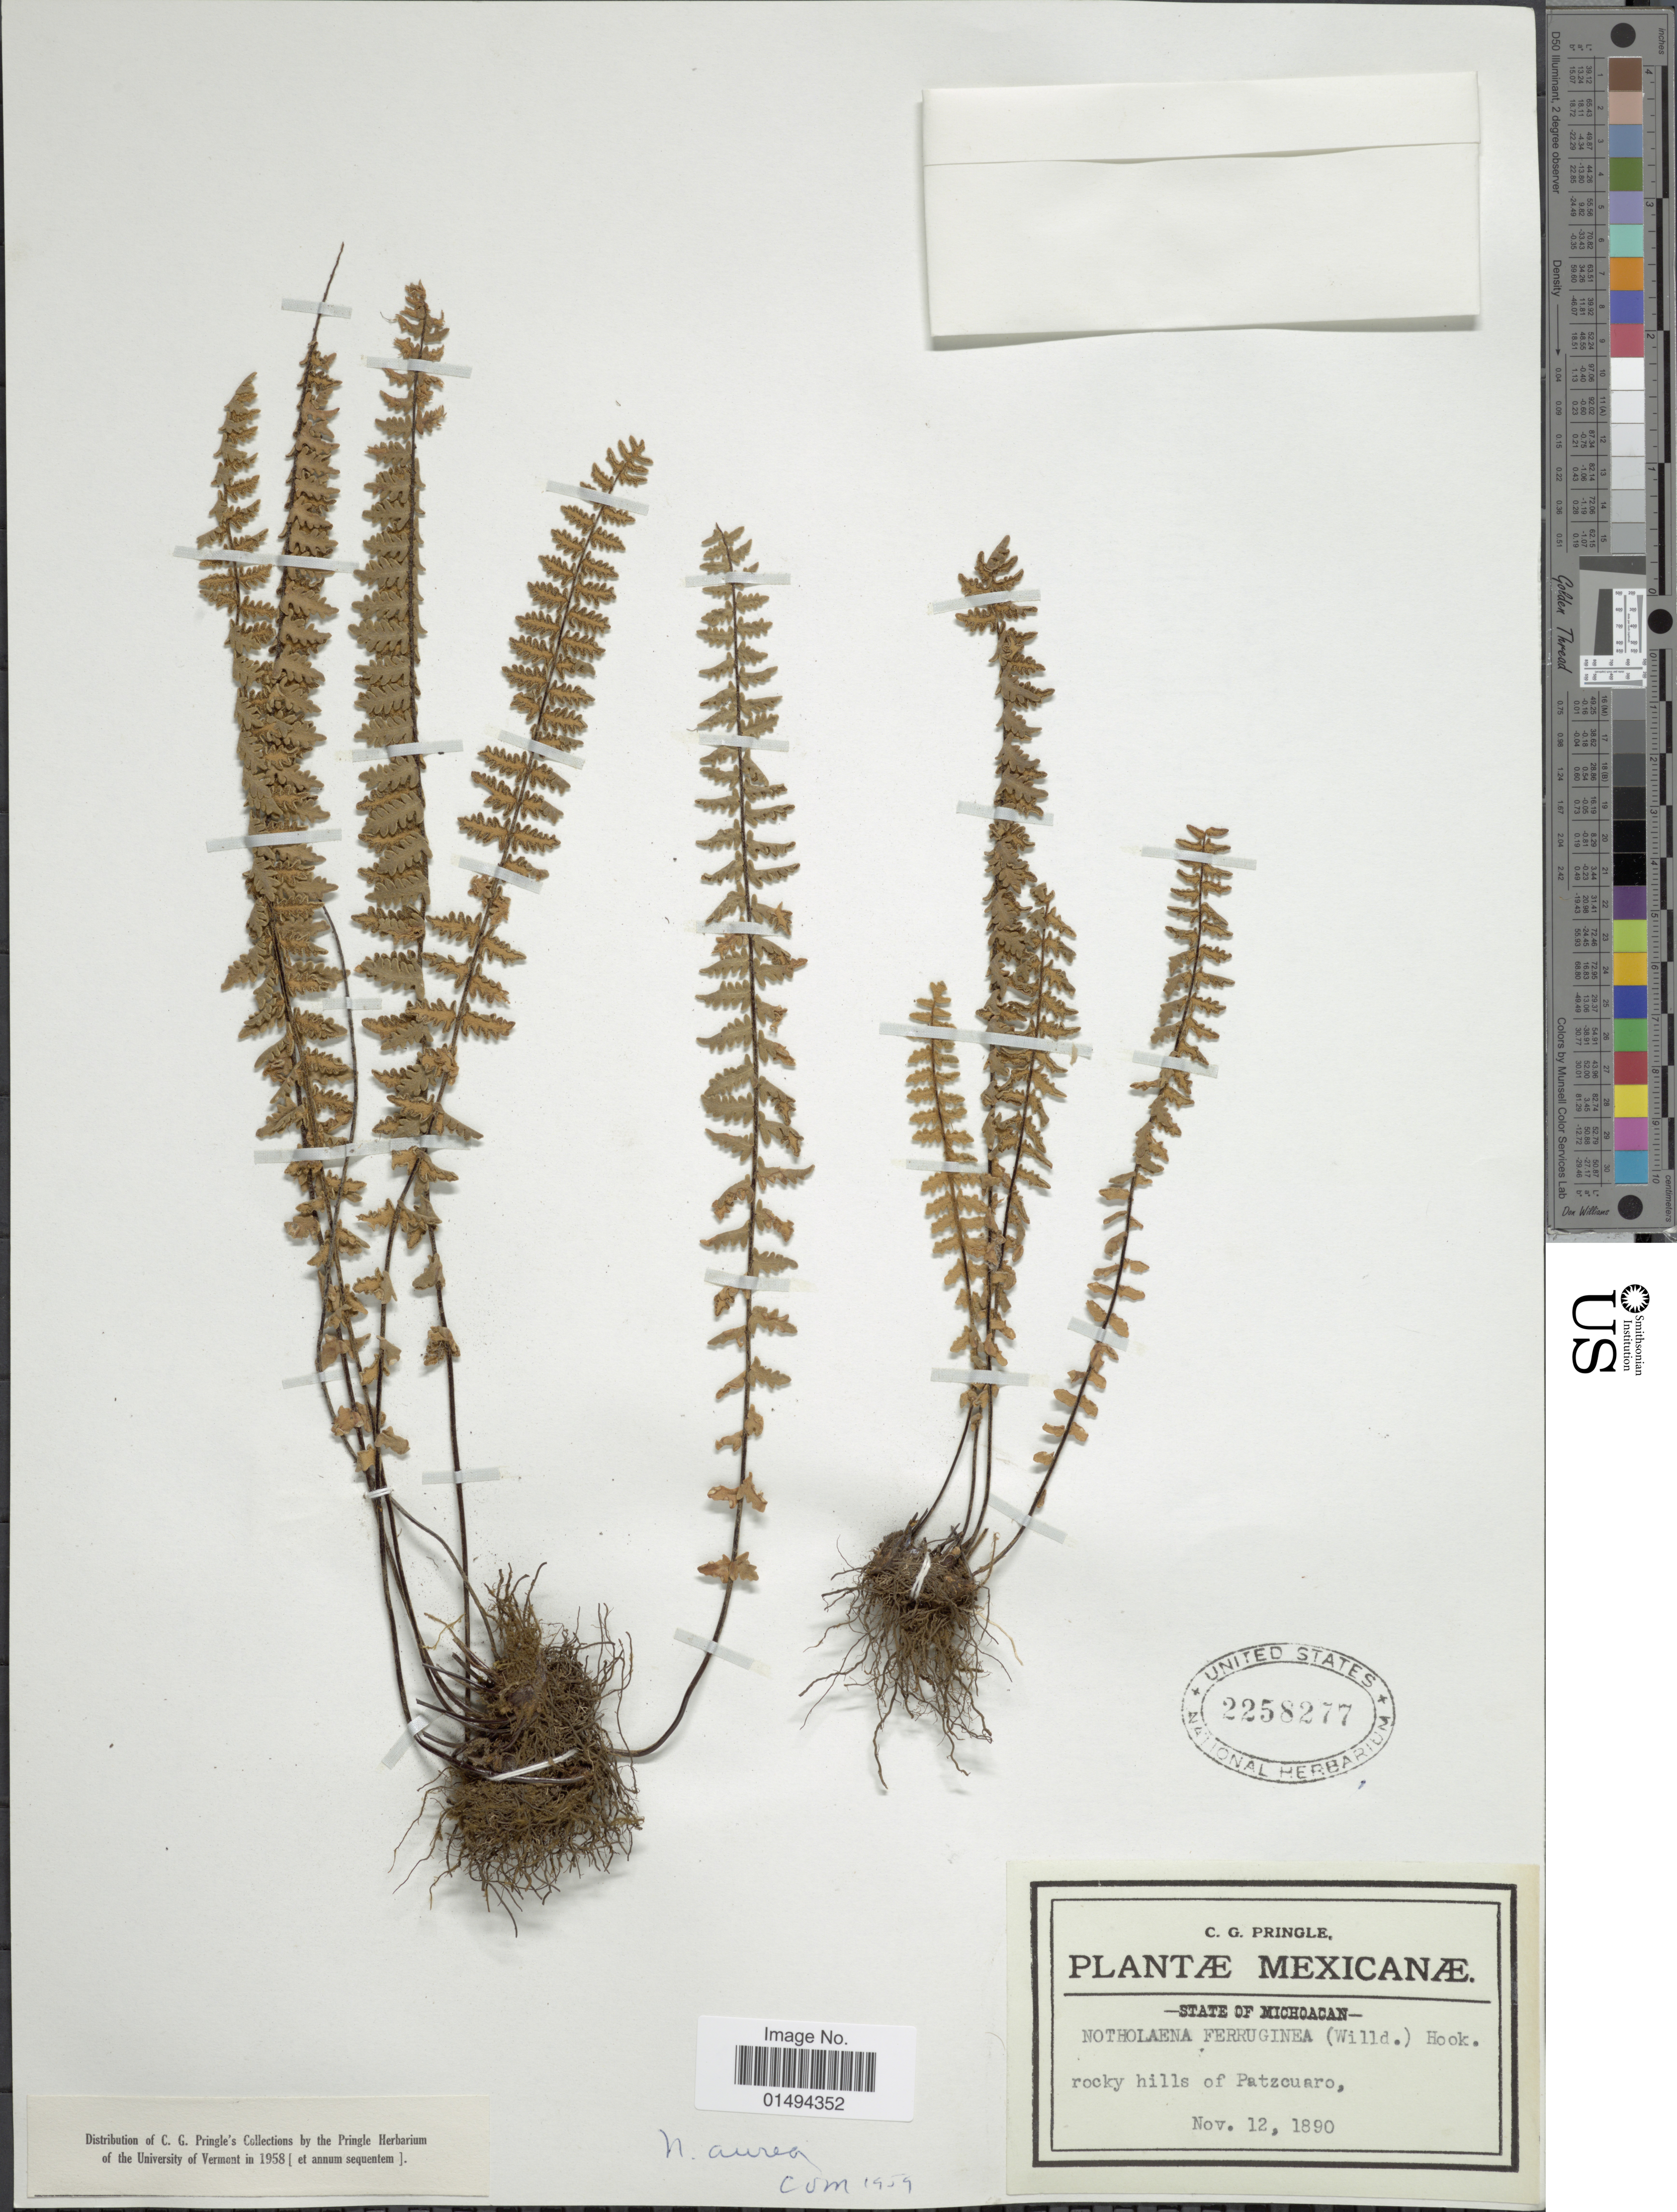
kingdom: Plantae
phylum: Tracheophyta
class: Polypodiopsida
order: Polypodiales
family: Pteridaceae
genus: Myriopteris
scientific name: Myriopteris aurea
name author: (Poir.) Grusz & Windham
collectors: C. G. Pringle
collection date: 1890-11-12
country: Mexico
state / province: Michoacán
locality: Rocky hills of Patzcuaro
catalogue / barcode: US 2258277